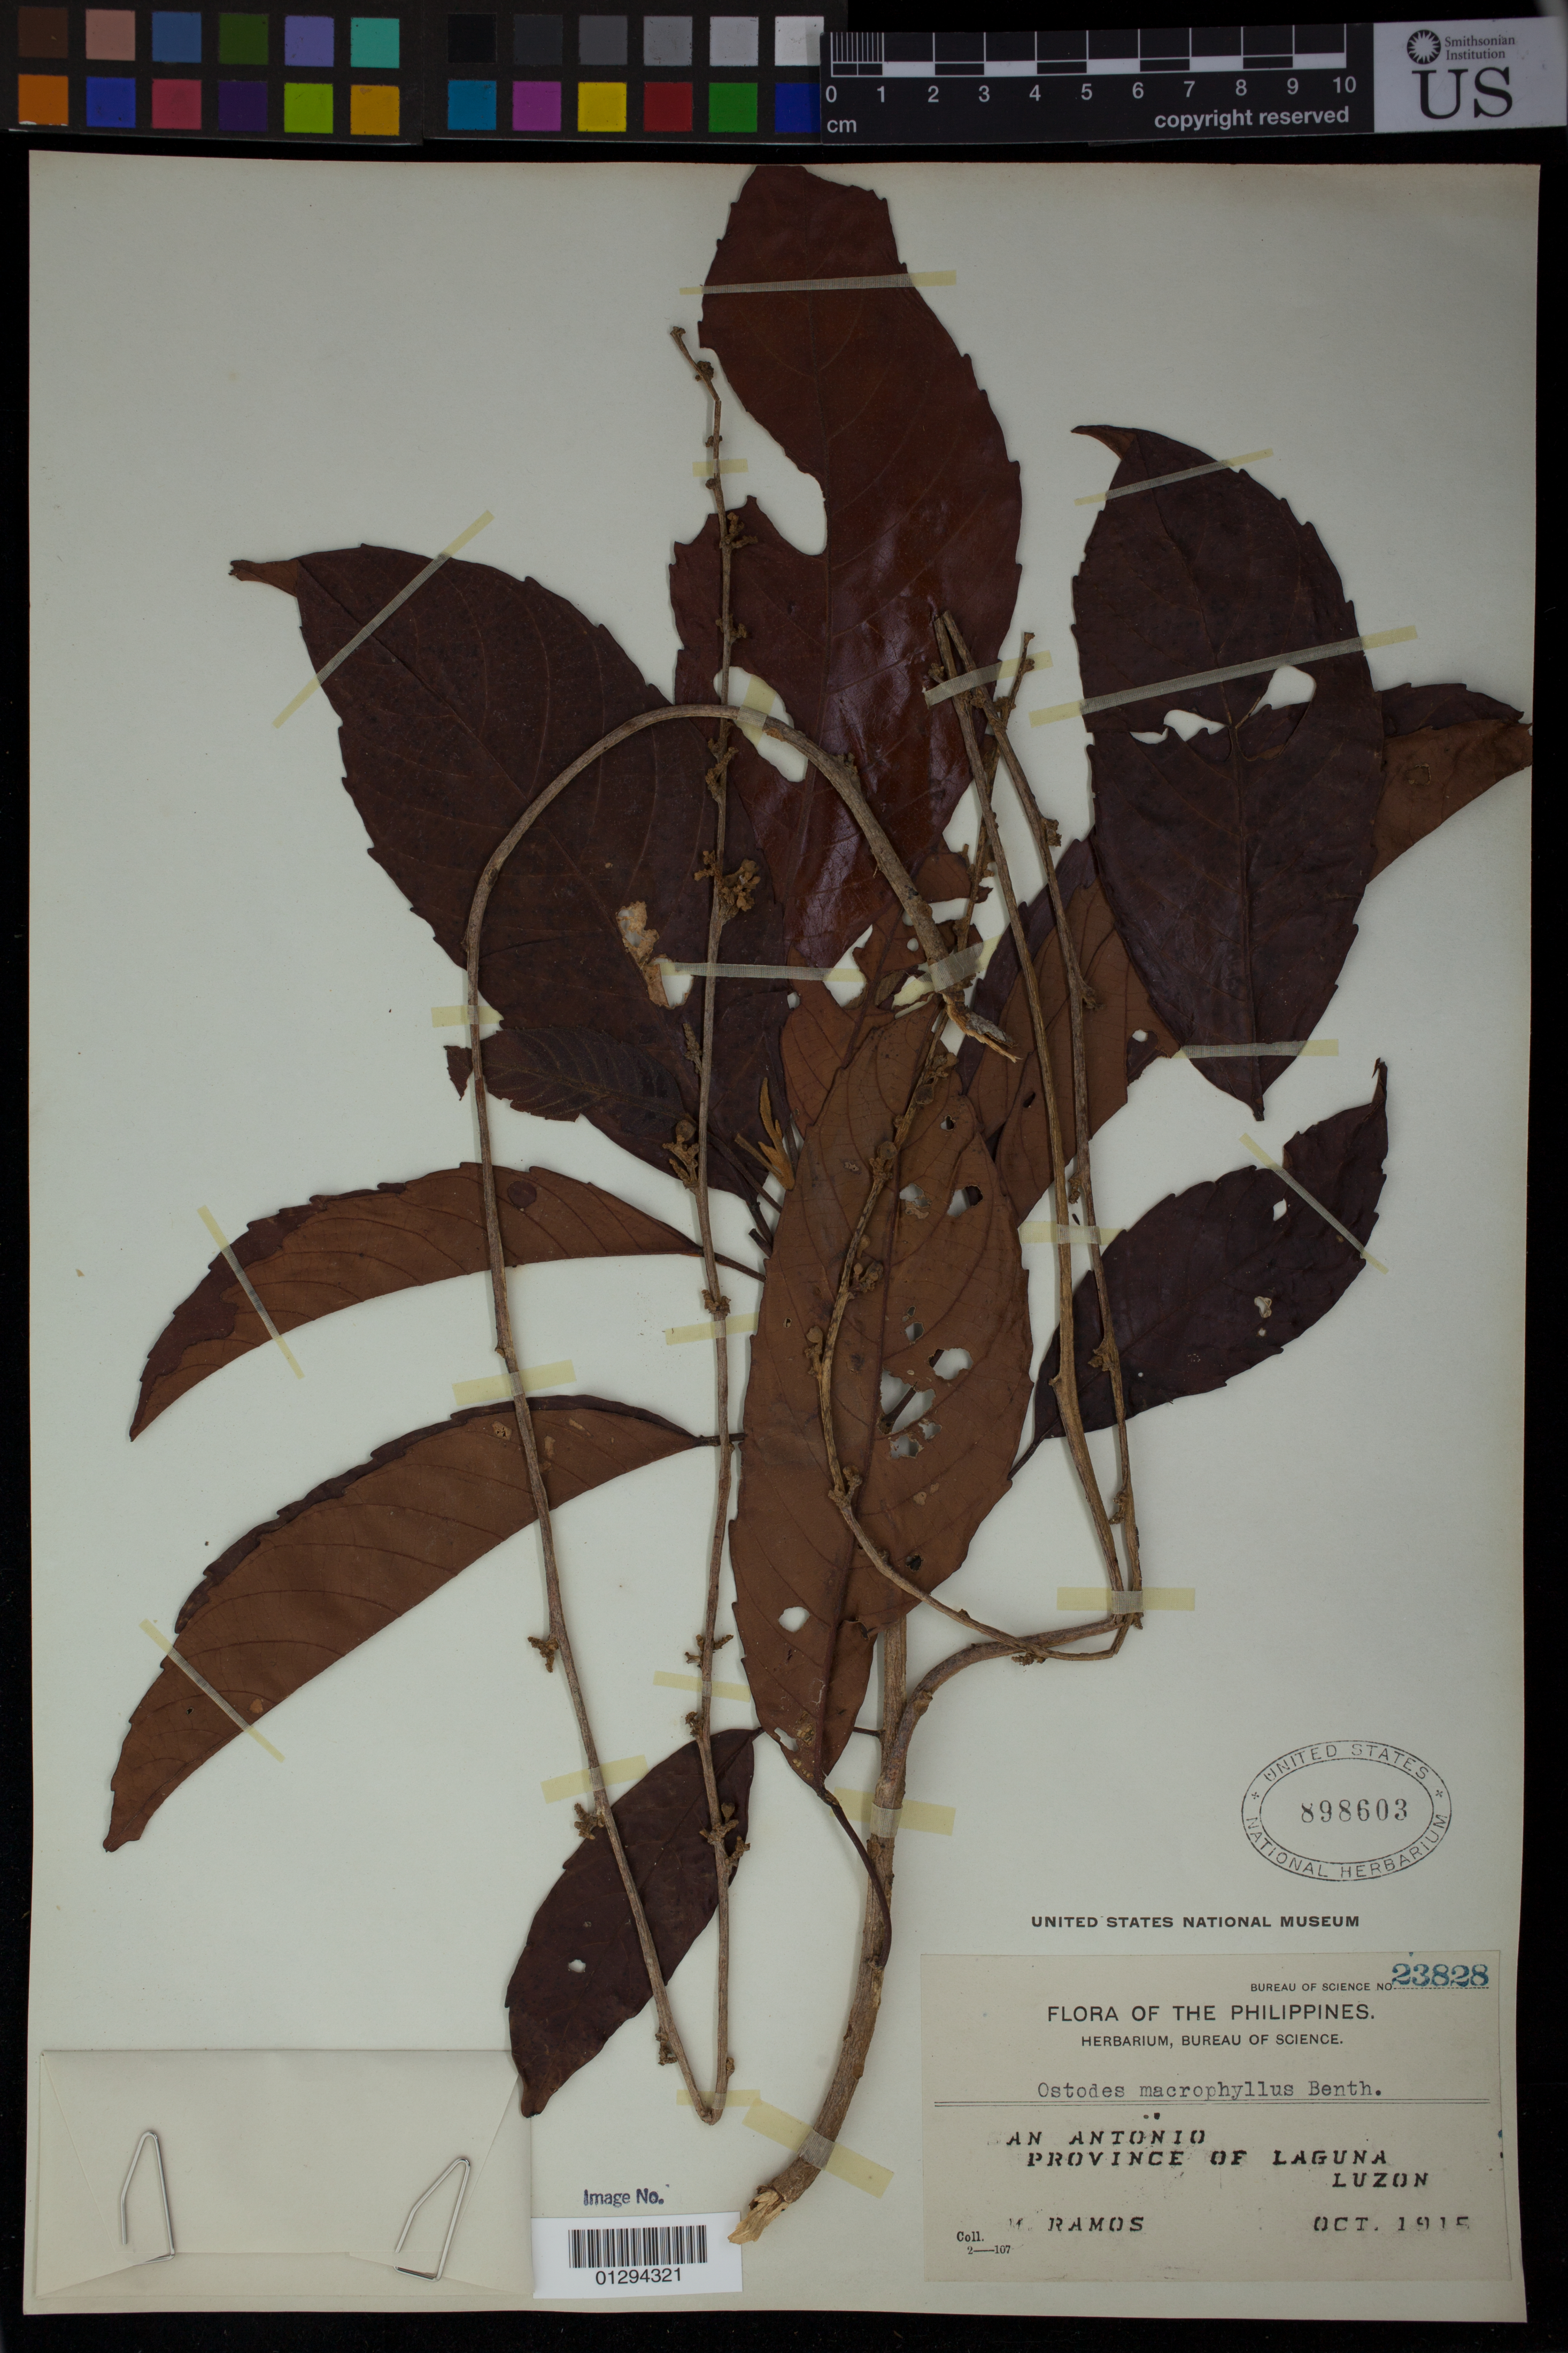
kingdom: Plantae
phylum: Tracheophyta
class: Magnoliopsida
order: Malpighiales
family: Euphorbiaceae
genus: Fahrenheitia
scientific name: Fahrenheitia pendula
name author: (Hassk.) Airy Shaw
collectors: M. Ramos & M. Ramos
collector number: Bur. Sci. 23828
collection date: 1915-10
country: Philippines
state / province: Calabarzon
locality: San Antonio, Province of Laguna, Luzon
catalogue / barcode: US 898603